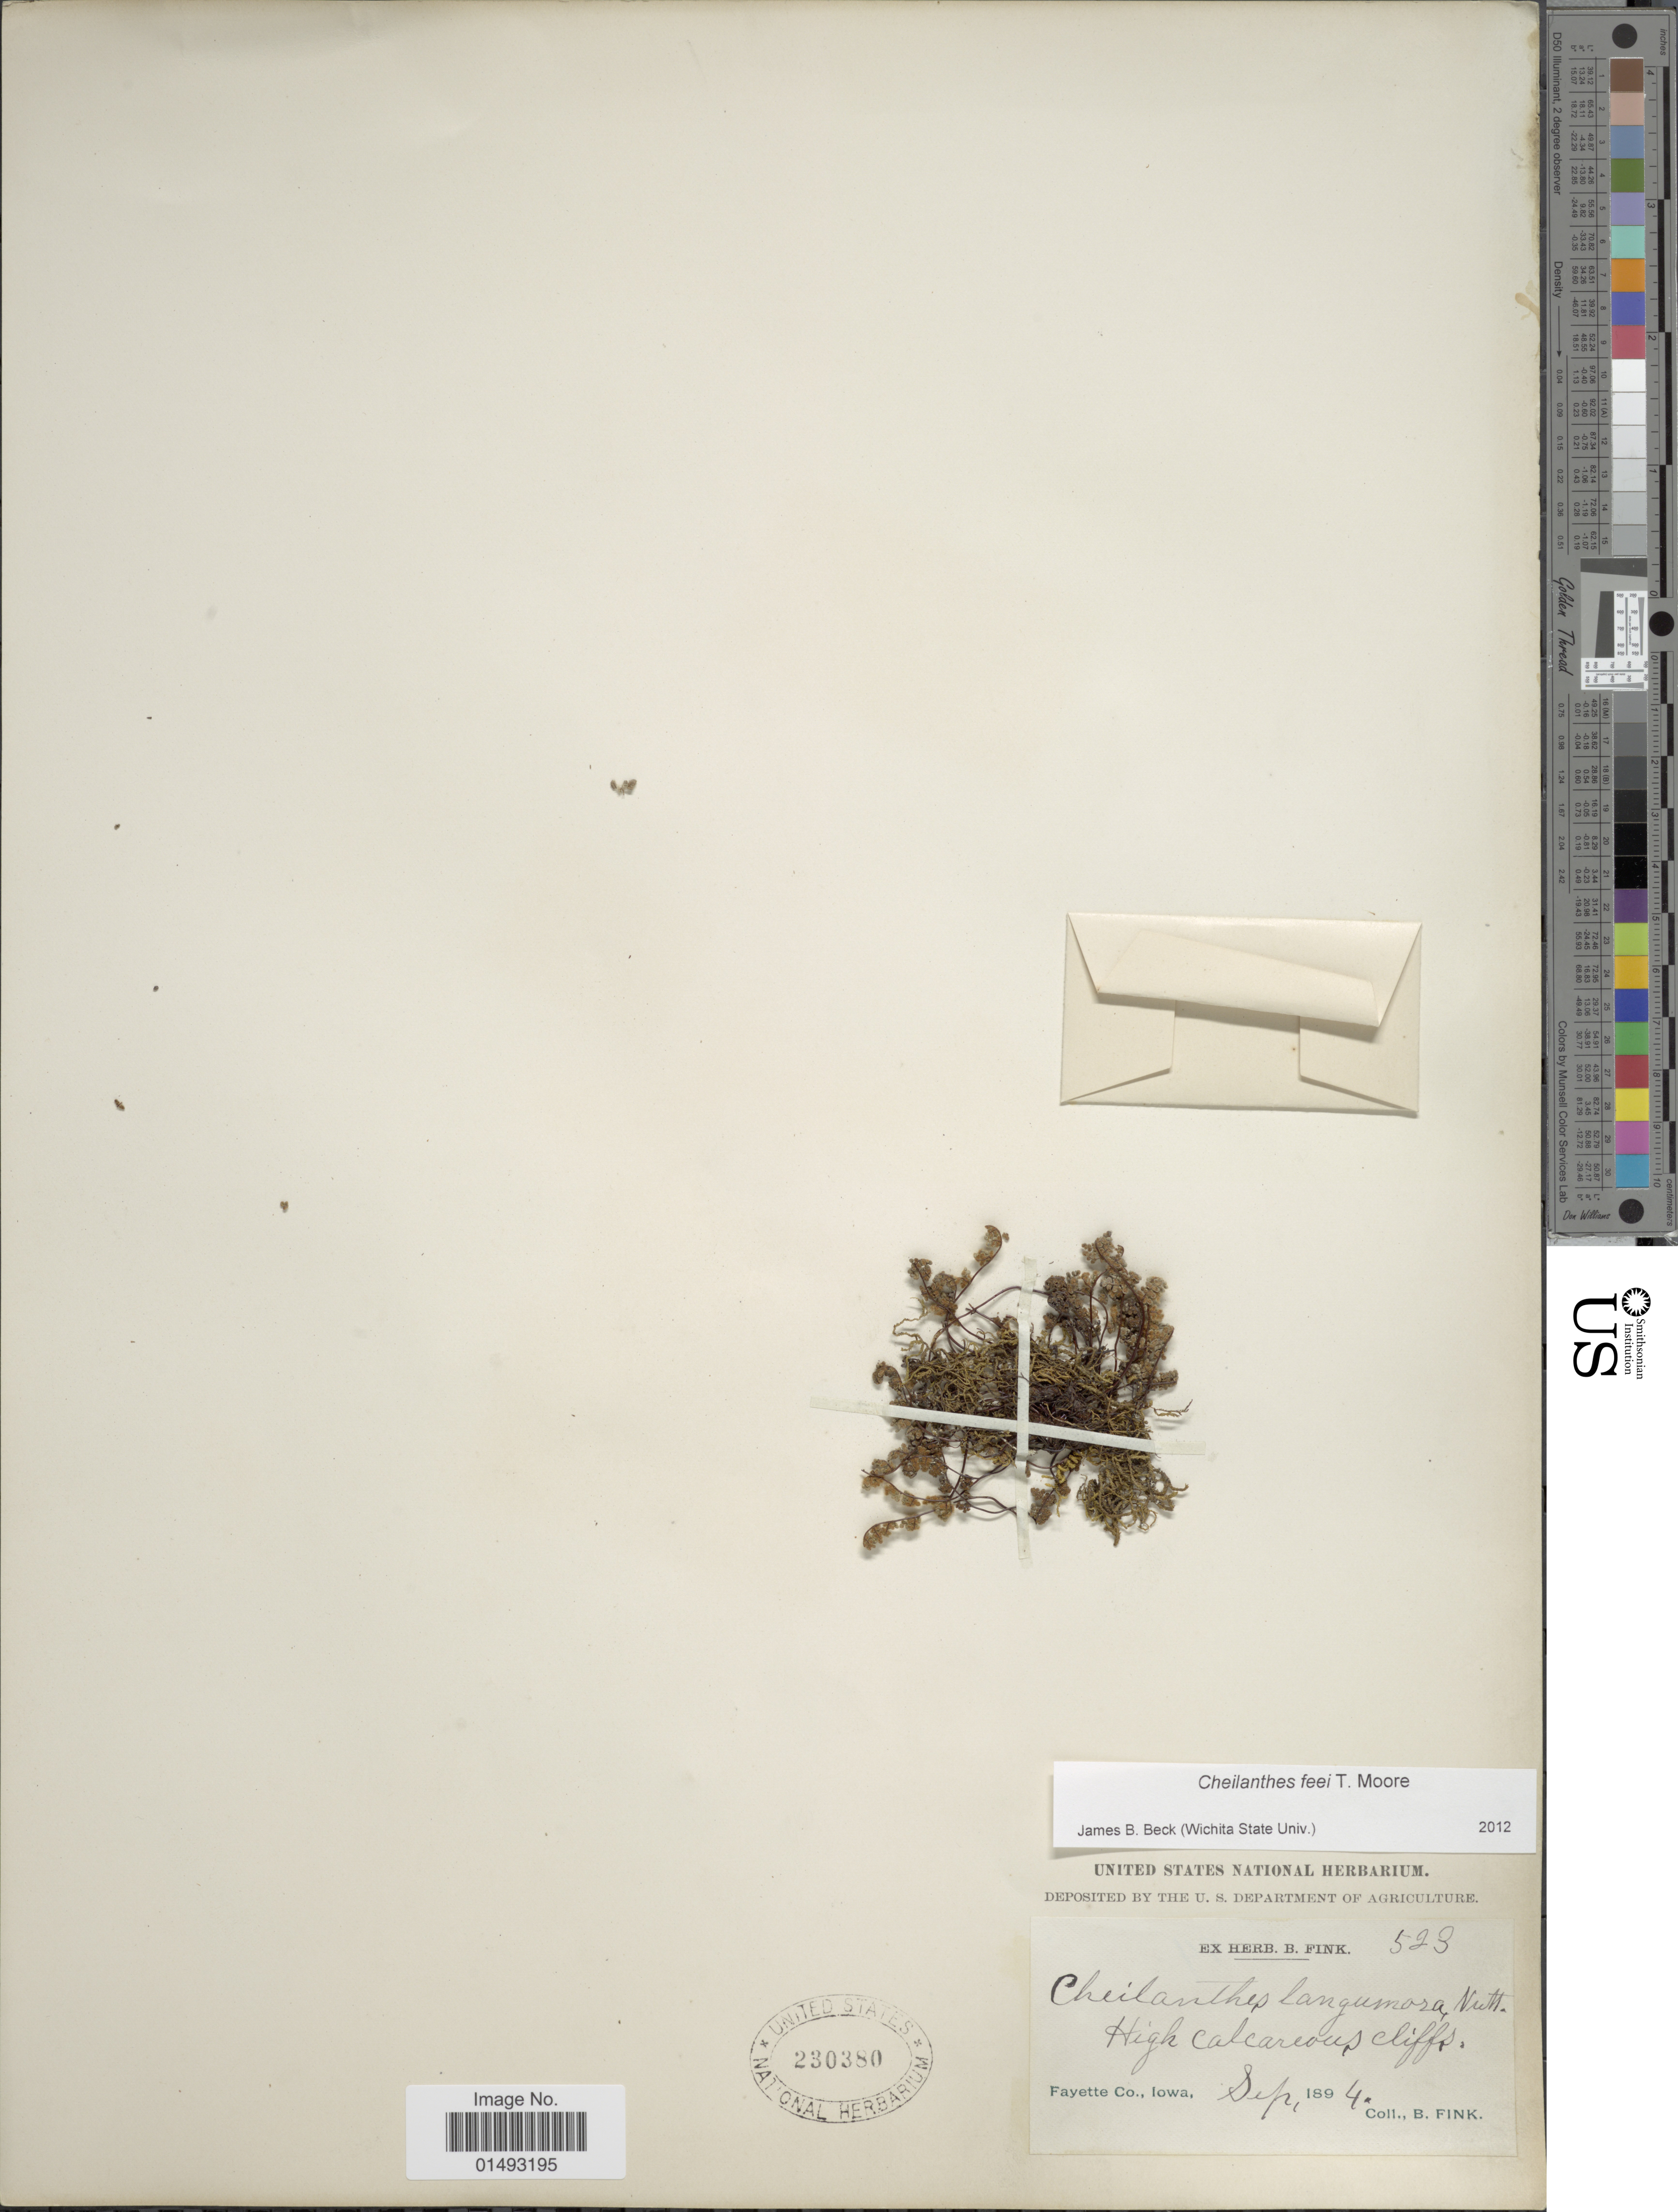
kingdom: Plantae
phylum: Tracheophyta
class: Polypodiopsida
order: Polypodiales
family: Pteridaceae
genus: Myriopteris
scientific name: Myriopteris gracilis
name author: Fée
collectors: B. Fink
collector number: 523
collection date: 1894-09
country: United States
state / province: Iowa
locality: High calcareous cliffs, Fayette Co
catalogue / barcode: US 230380